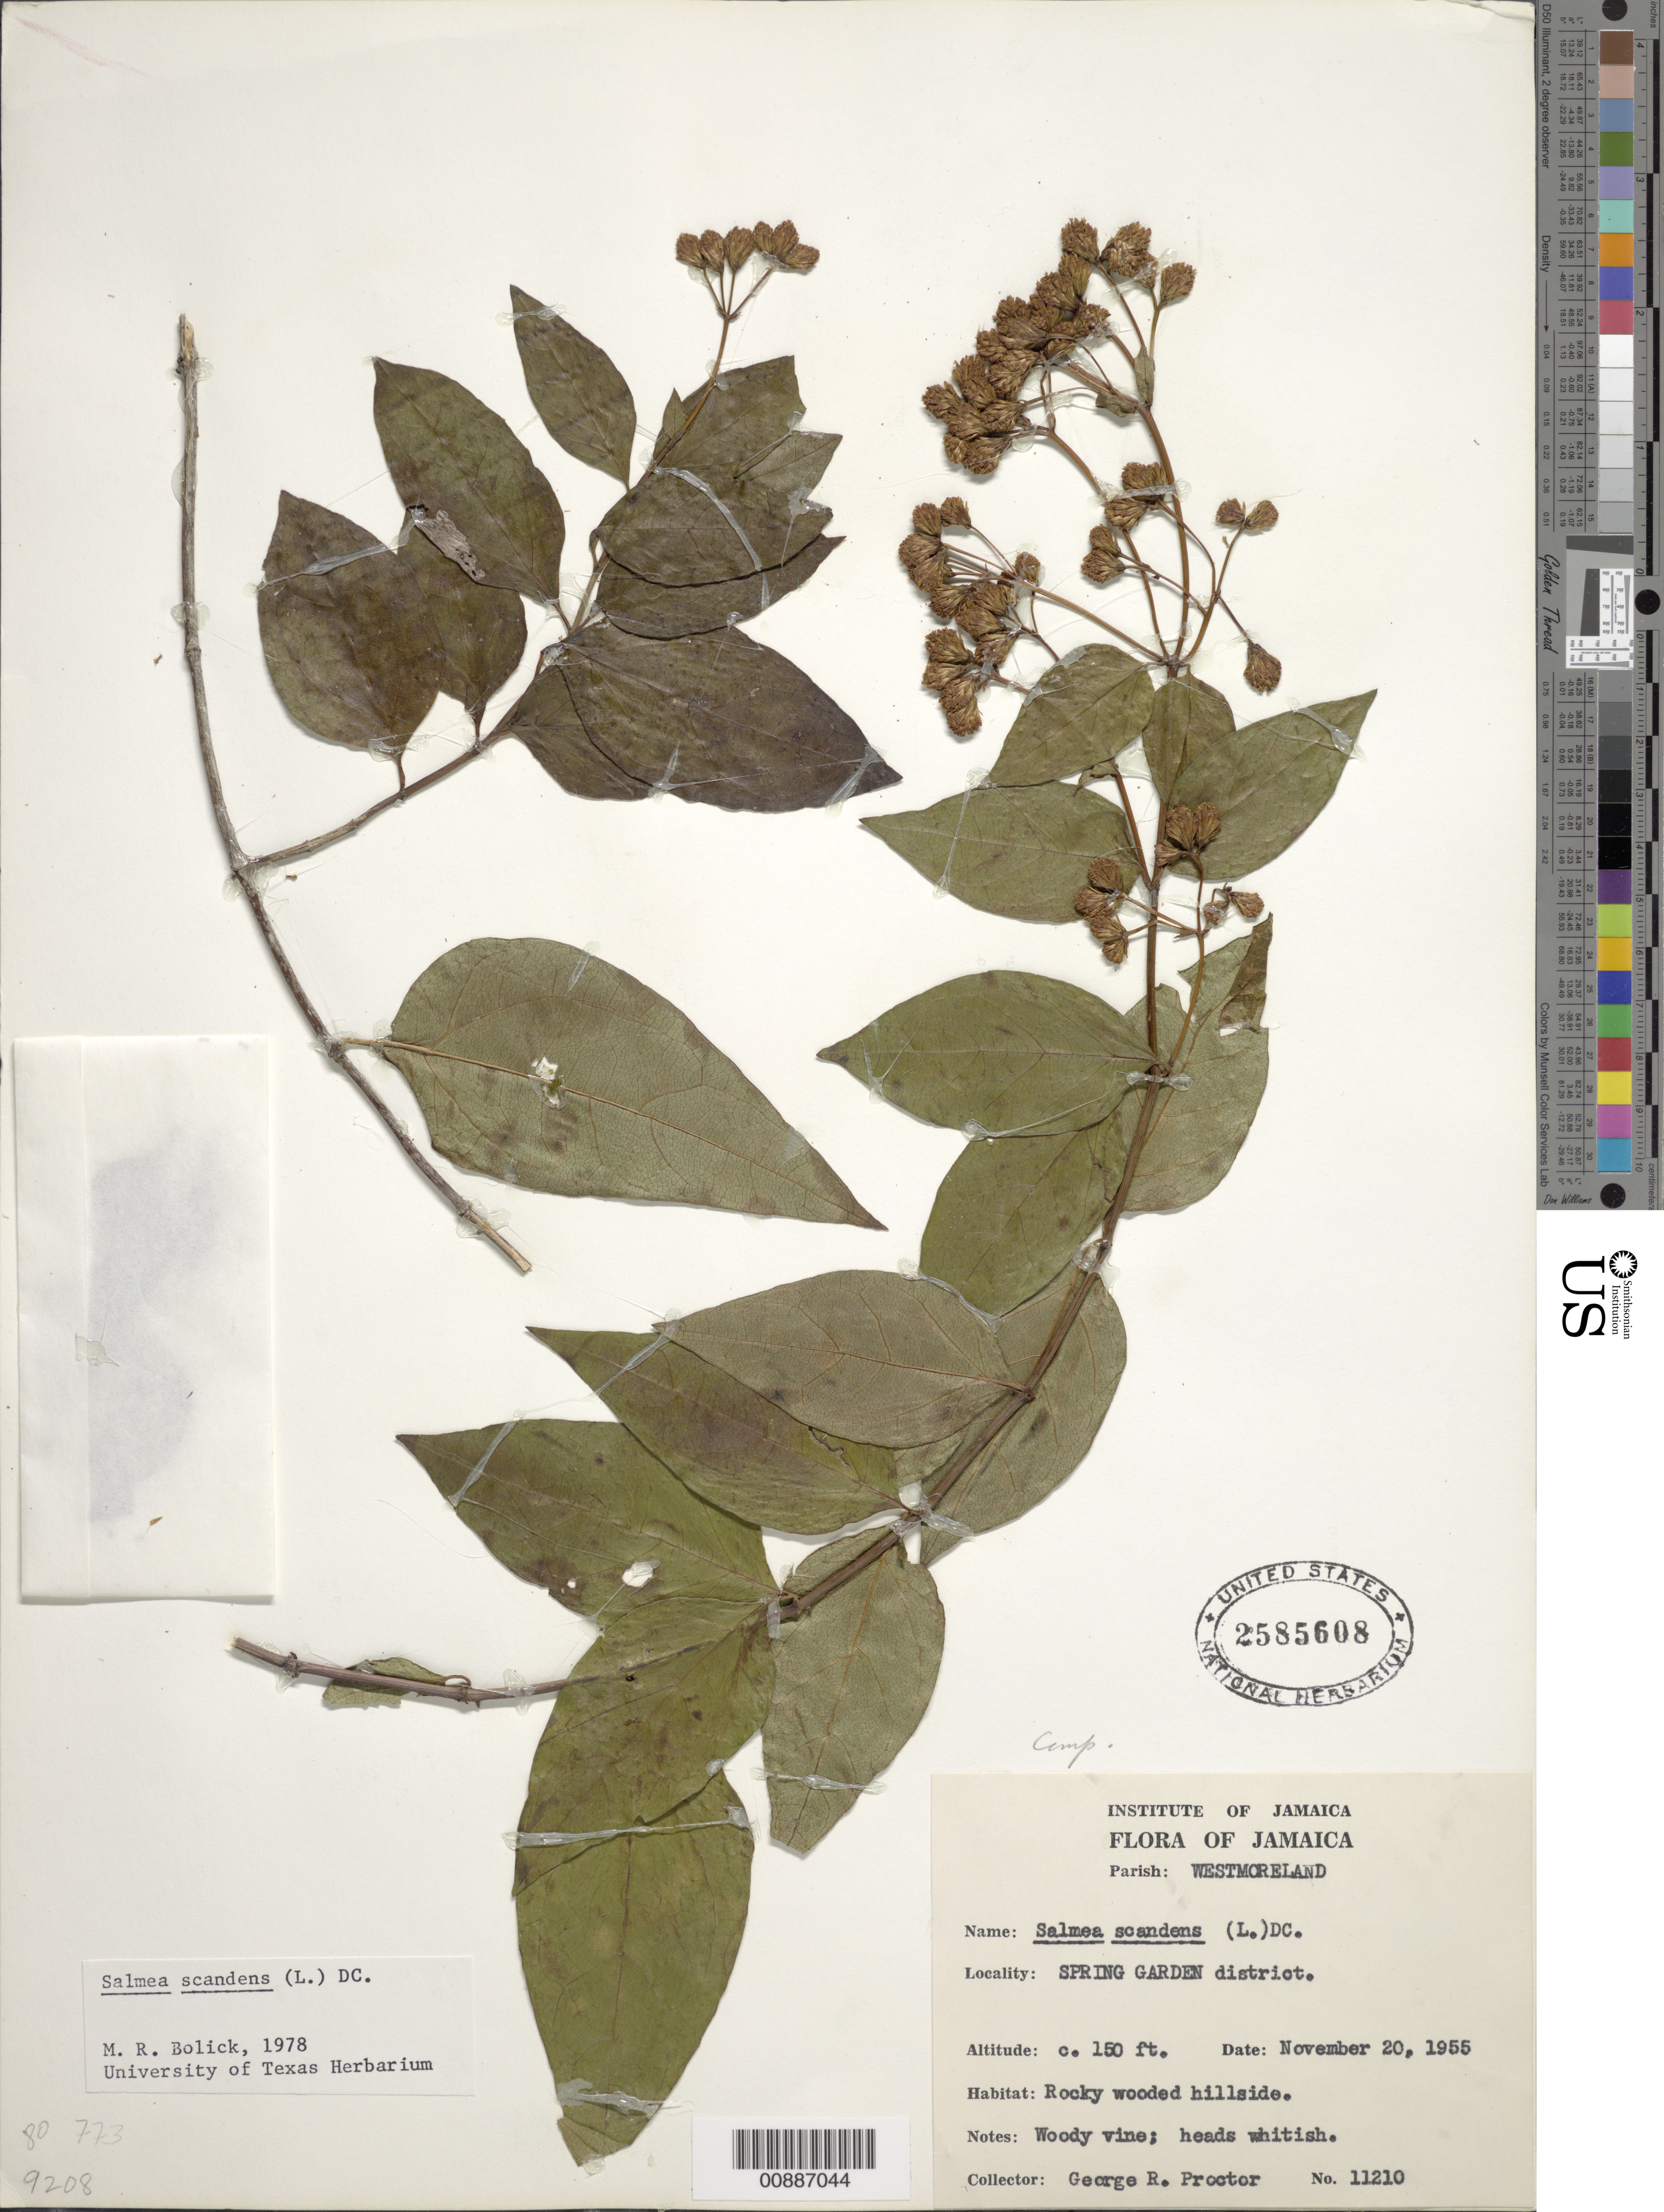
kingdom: Plantae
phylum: Tracheophyta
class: Magnoliopsida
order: Asterales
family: Asteraceae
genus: Salmea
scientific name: Salmea scandens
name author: (L.) DC.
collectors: G. R. Proctor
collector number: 11210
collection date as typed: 20 Nov 1955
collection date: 1955-11-20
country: Jamaica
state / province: Westmoreland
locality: Spring Garden district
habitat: Rocky wooded hillside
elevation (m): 46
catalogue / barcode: US 2585608